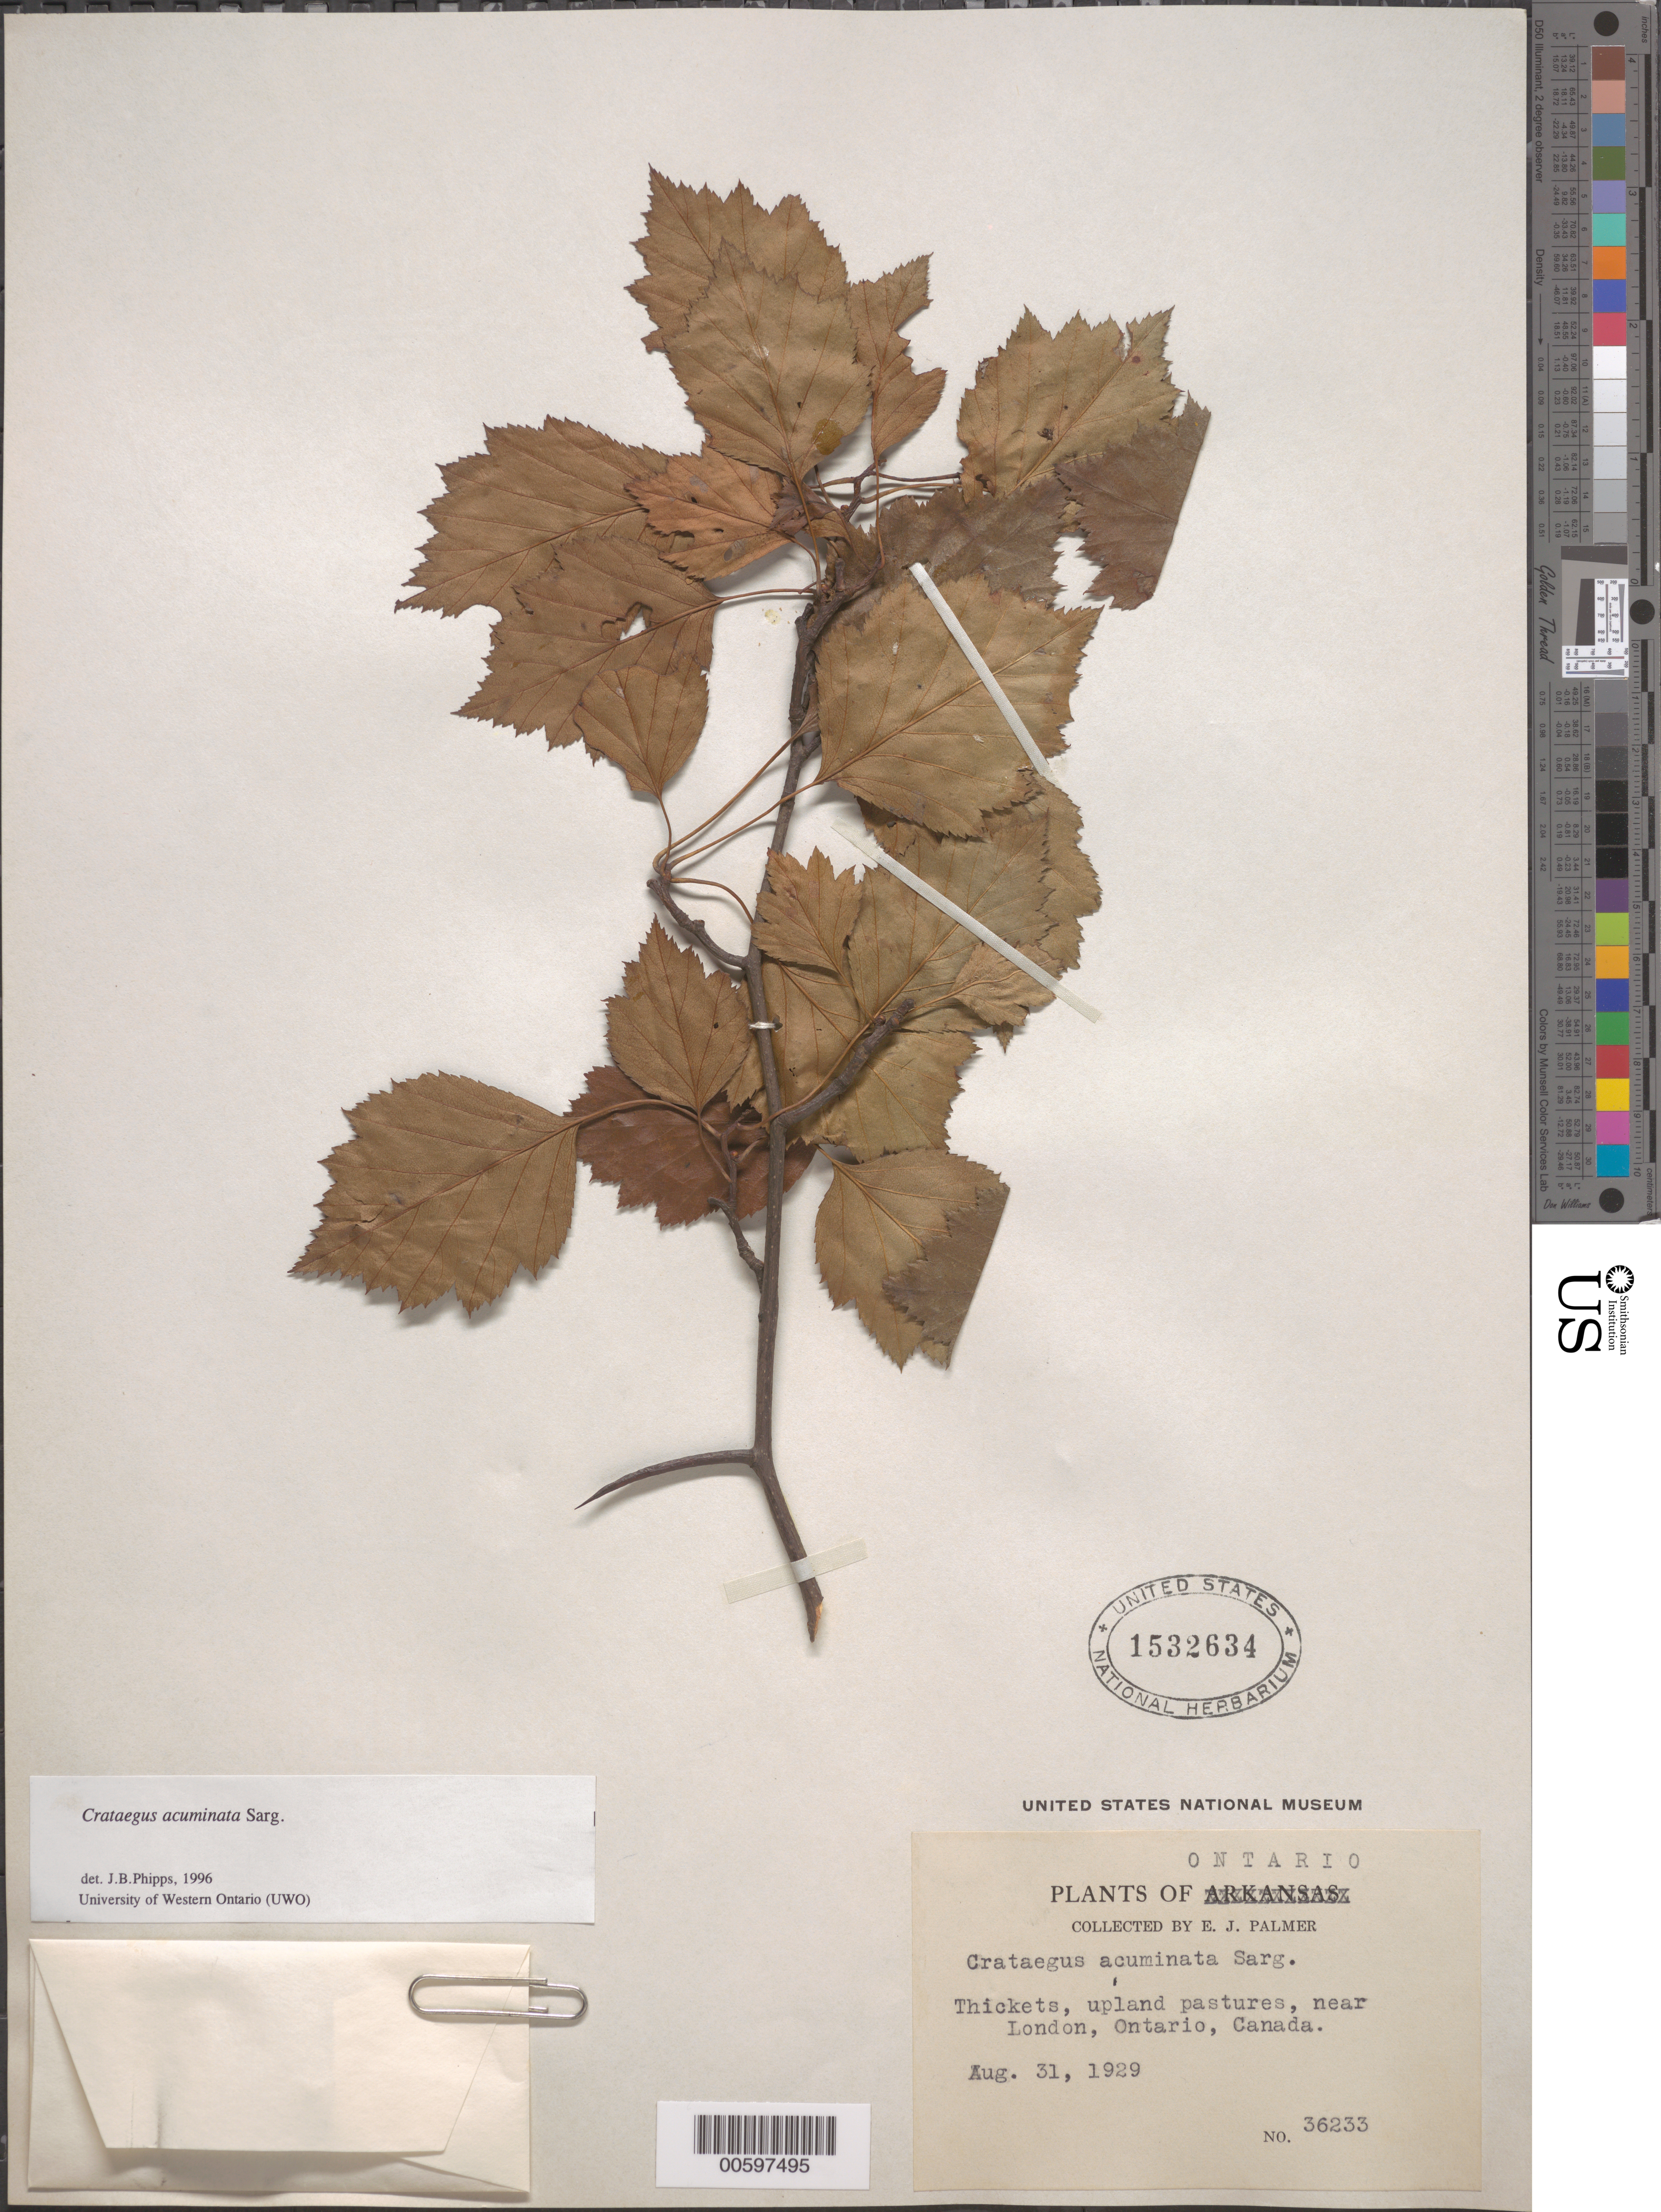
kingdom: Plantae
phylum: Tracheophyta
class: Magnoliopsida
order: Rosales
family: Rosaceae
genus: Crataegus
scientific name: Crataegus acuminata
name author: Sarg.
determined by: Phipps, James B., (UWO), University of Western Ontario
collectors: E. J. Palmer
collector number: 36233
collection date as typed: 31 Aug 1929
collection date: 1929-08-31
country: Canada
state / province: Ontario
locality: near London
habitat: Thickets, upland pastures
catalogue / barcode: US 1532634